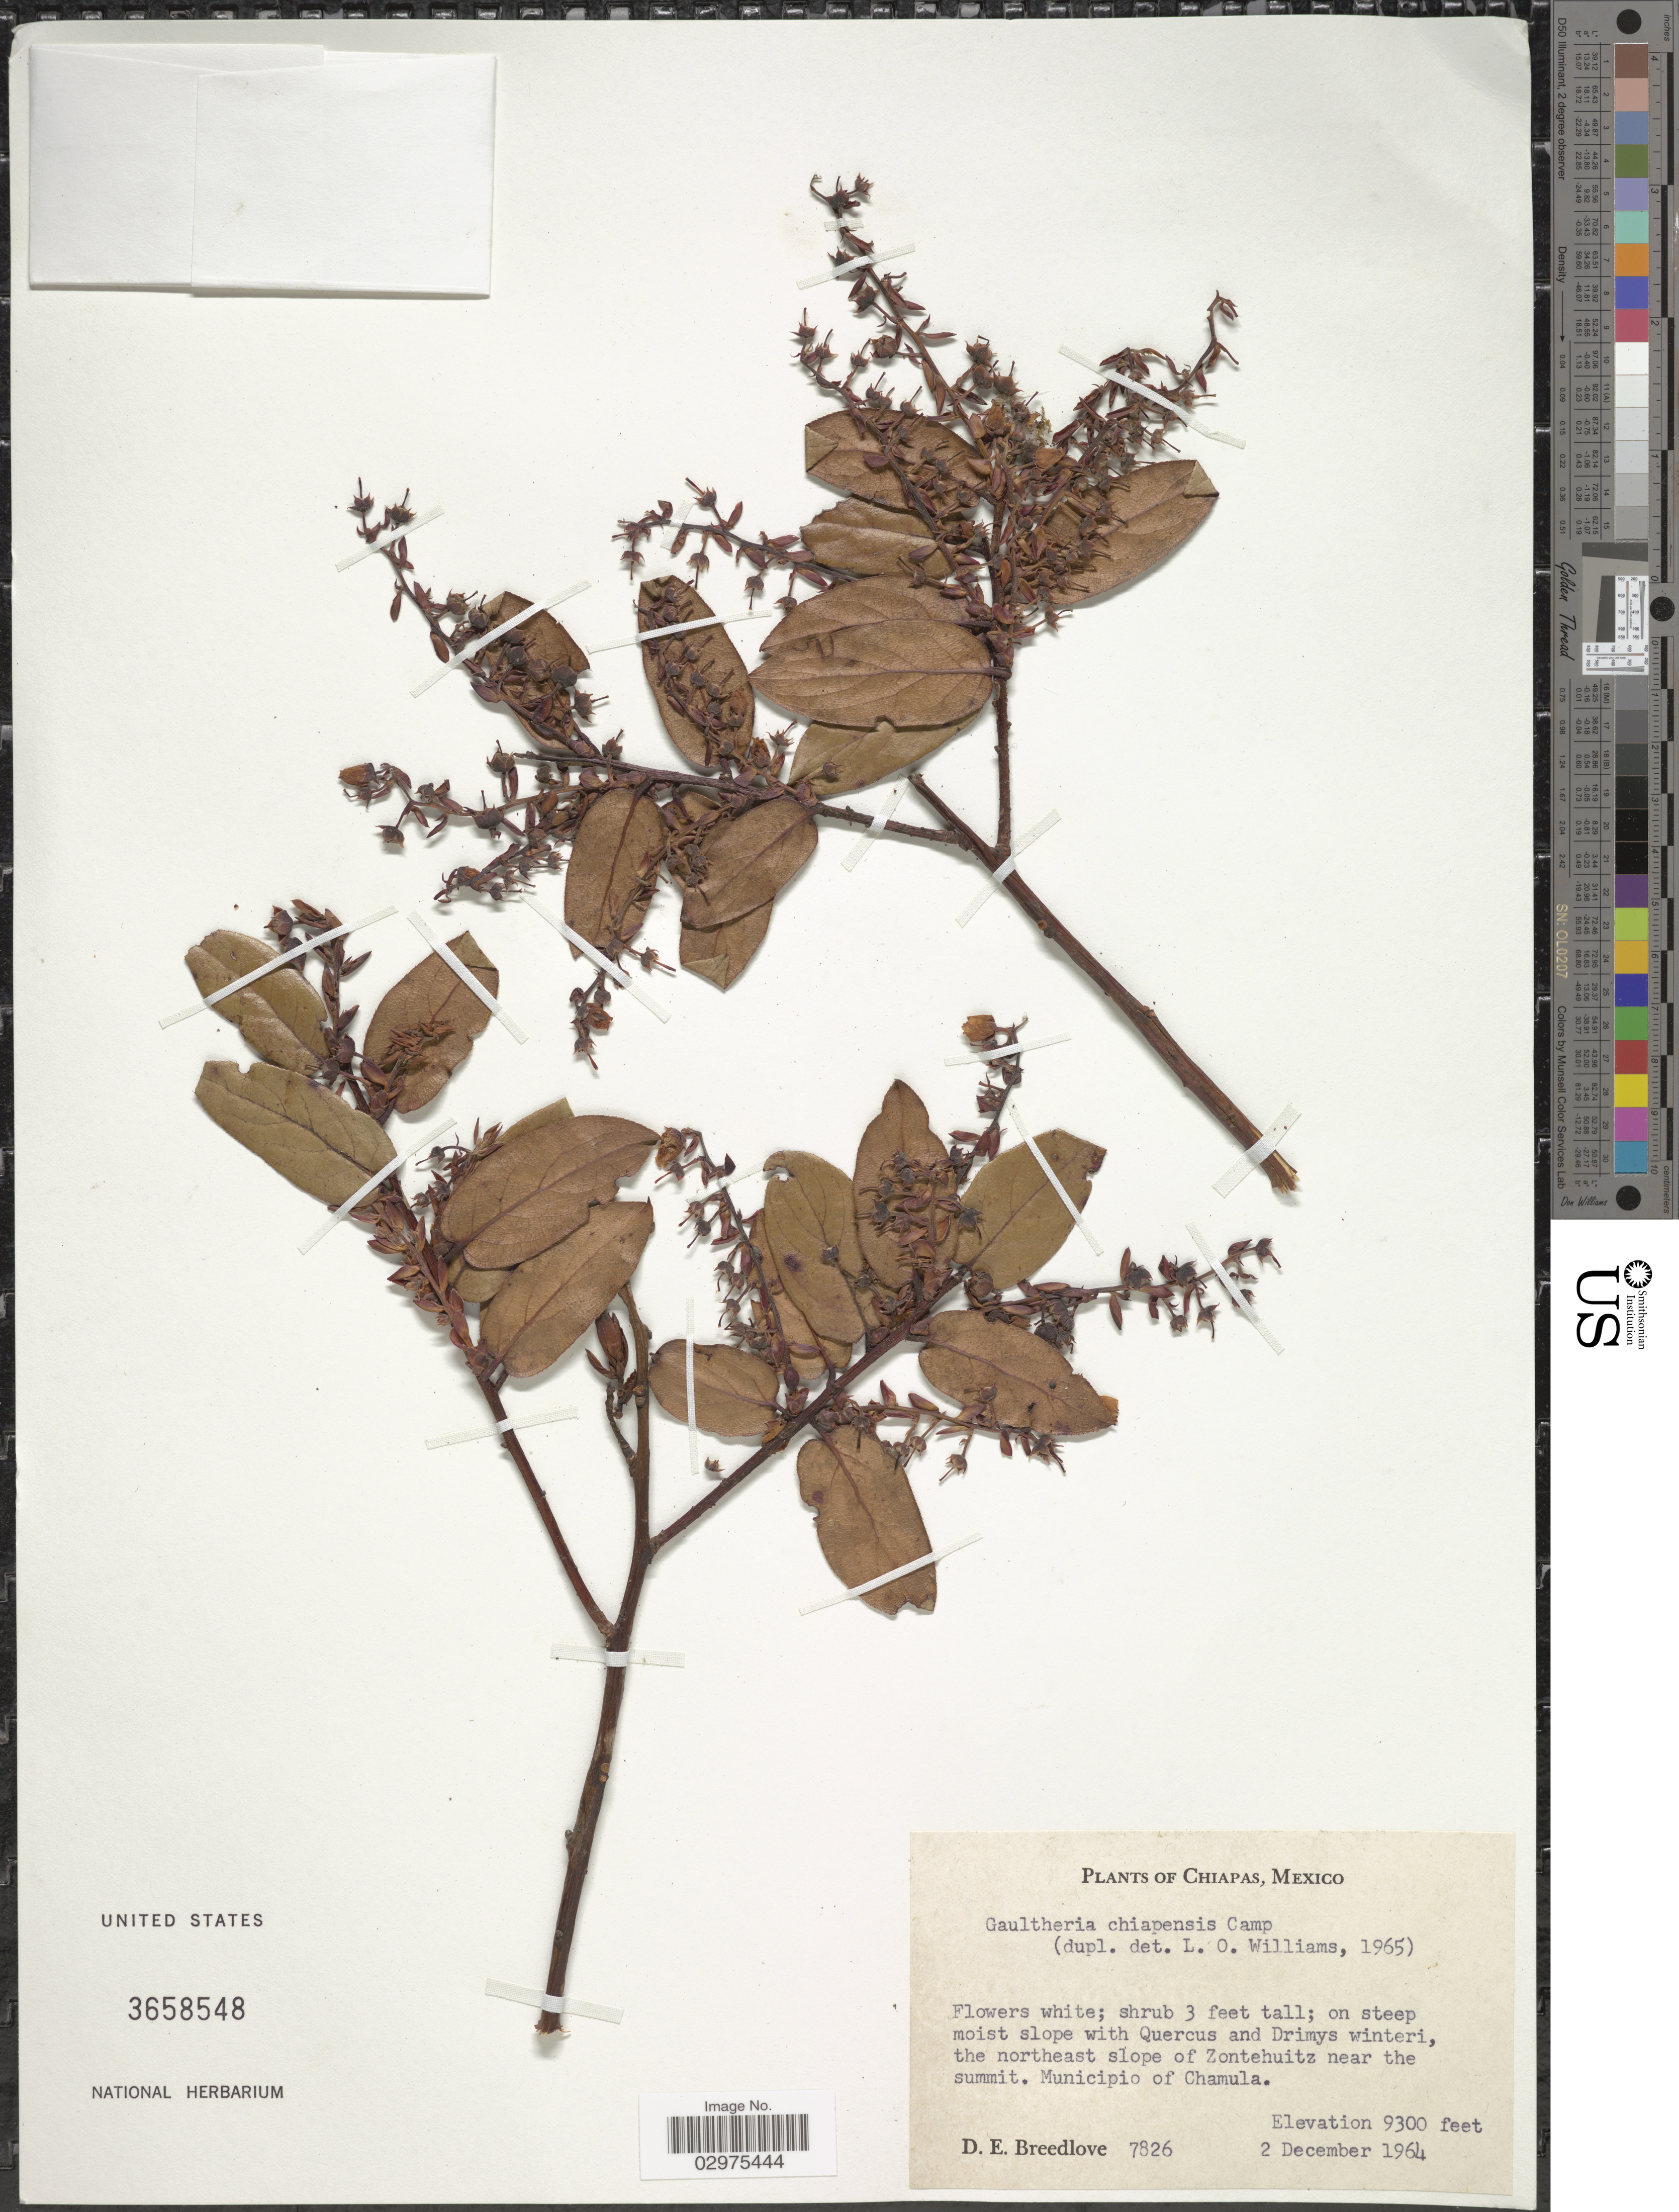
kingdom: Plantae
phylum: Tracheophyta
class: Magnoliopsida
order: Ericales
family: Ericaceae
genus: Gaultheria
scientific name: Gaultheria chiapensis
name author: Camp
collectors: D. E. Breedlove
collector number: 7826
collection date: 1964-12-02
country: Mexico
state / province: Chiapas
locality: The northeast slope of Zontehuitz near the summit. Municipio of Chamula.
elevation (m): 2835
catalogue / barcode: US 3658548